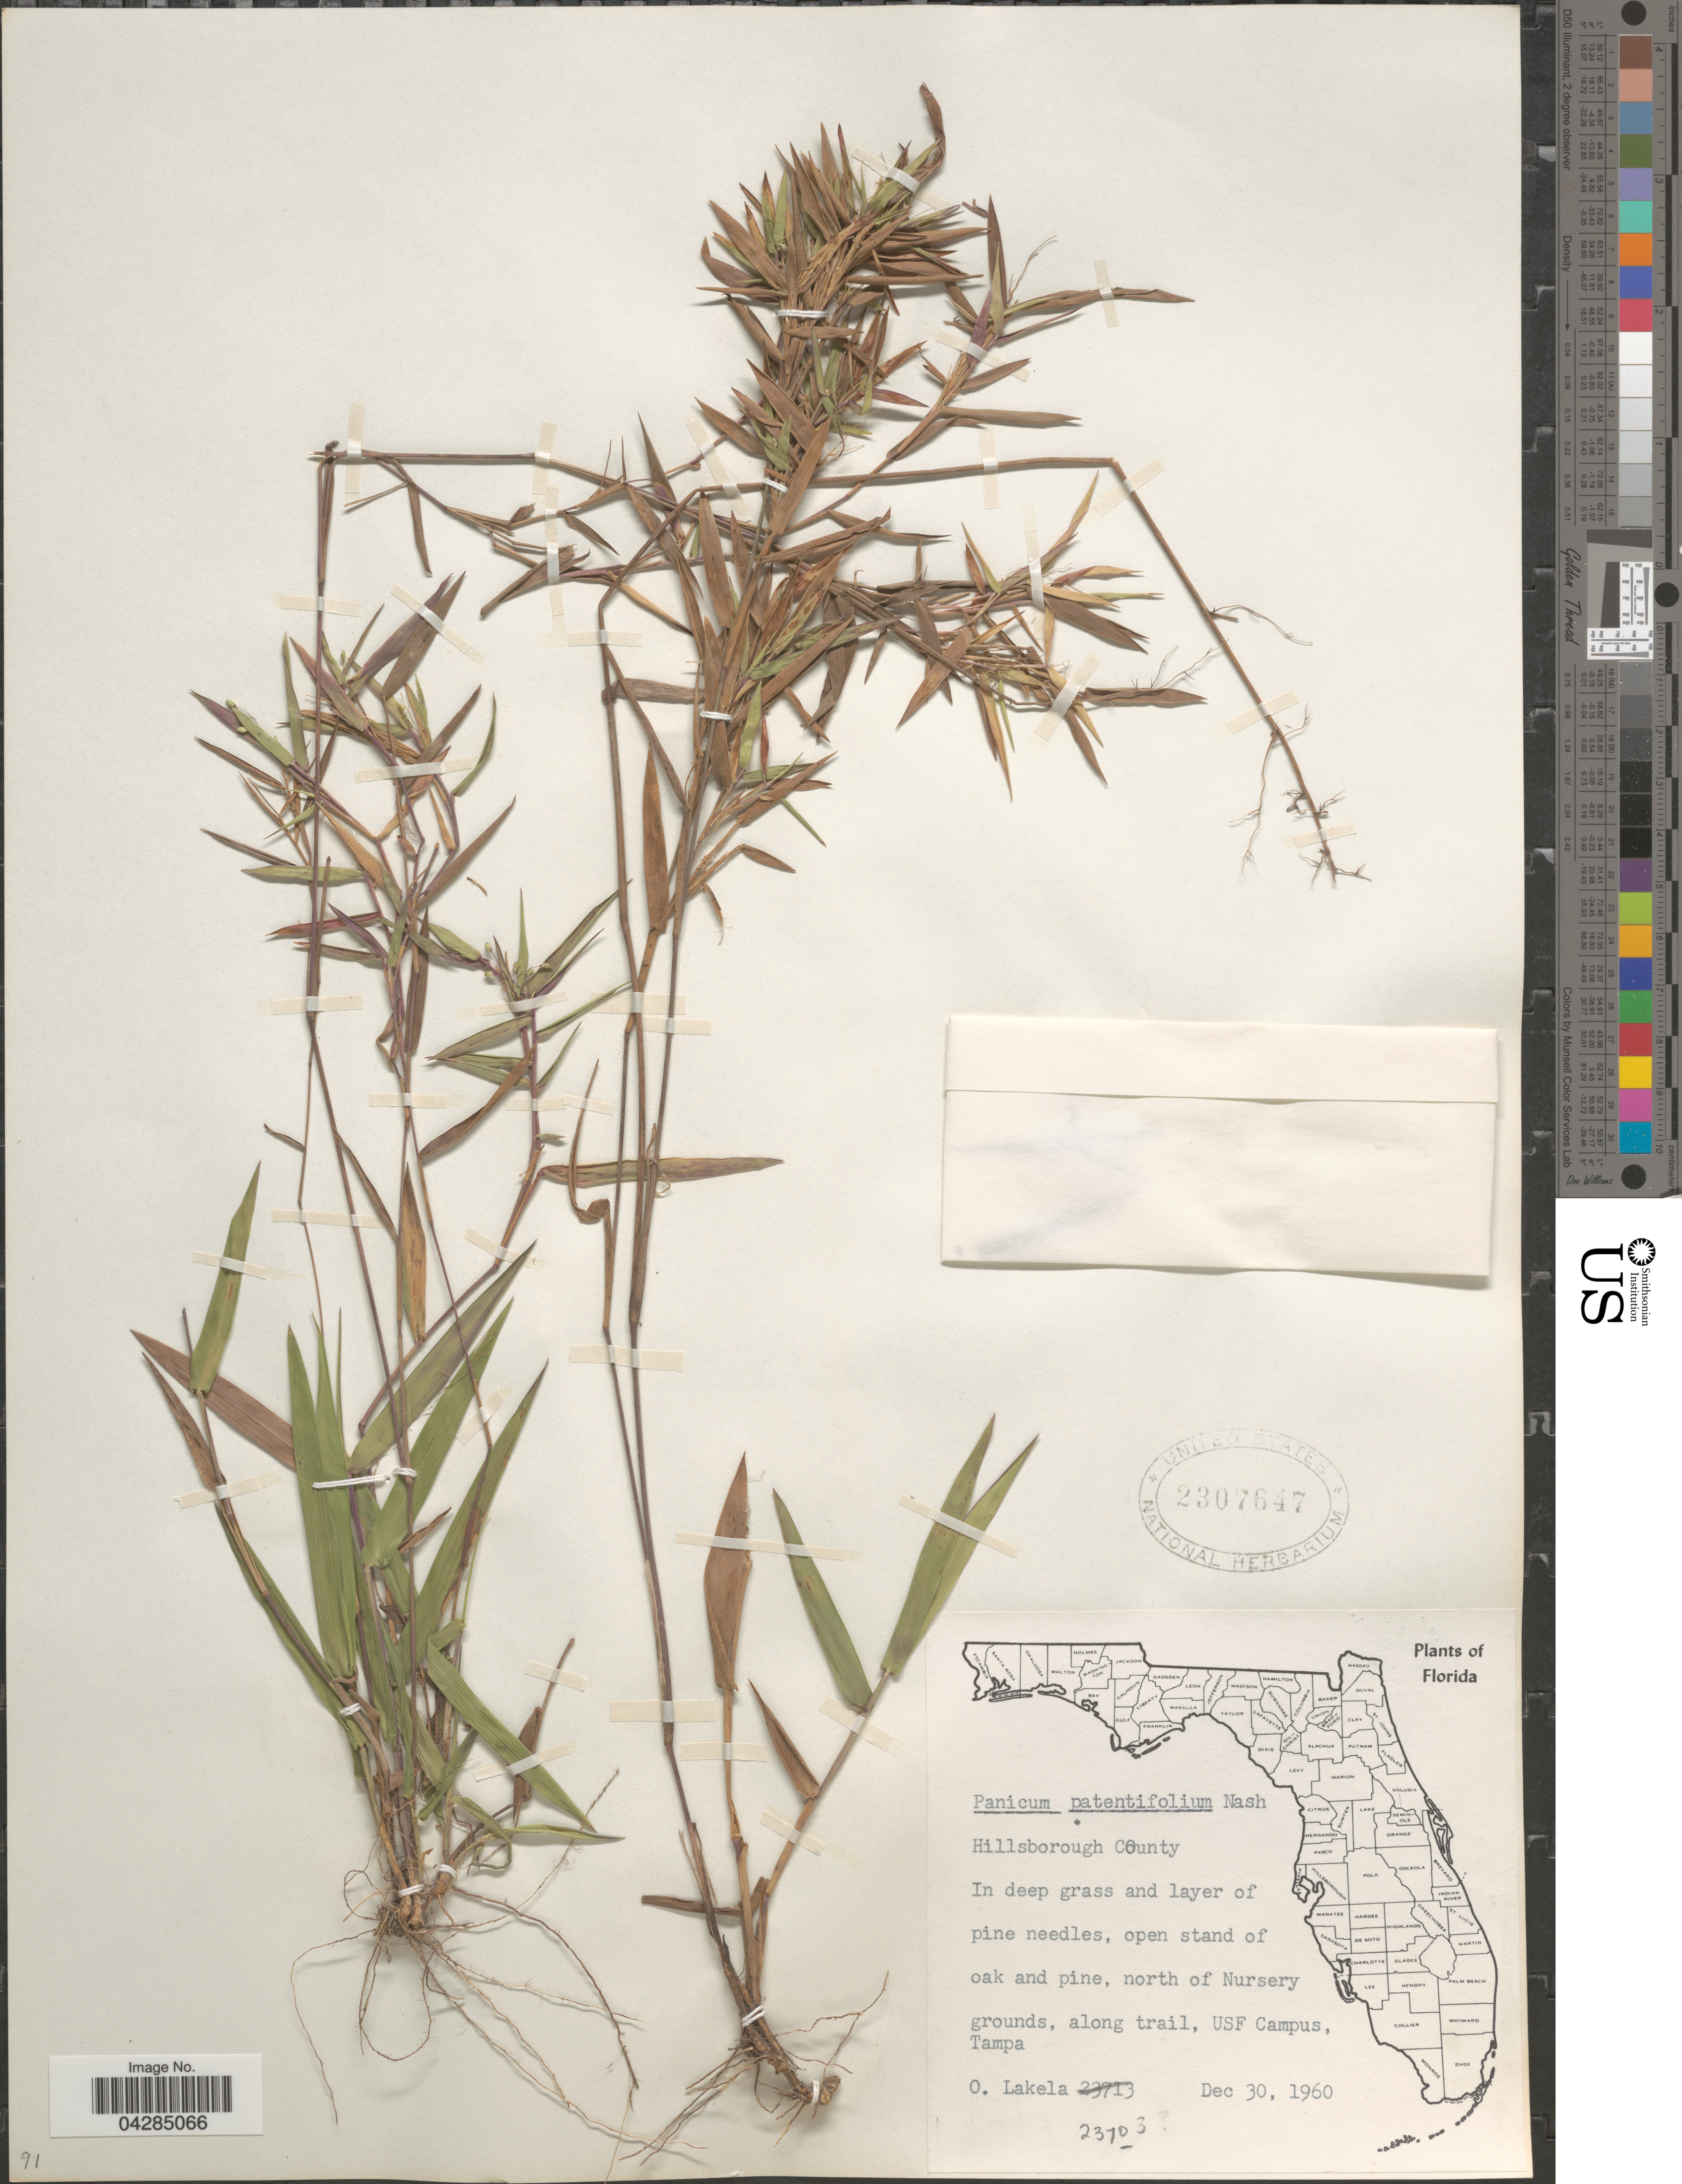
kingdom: Plantae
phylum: Tracheophyta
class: Liliopsida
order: Poales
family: Poaceae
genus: Dichanthelium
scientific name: Dichanthelium portoricense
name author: (Desv. ex Ham.) B.F. Hansen & Wunderlin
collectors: O. Lakela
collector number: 23703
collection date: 1960-12-30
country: United States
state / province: Florida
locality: Hillsborough County. In deep grass and layer of pine needles, open stand for oak and pine, north of Nursery grounds, along trail, USF Campus, Tampa.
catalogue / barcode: US 2307647